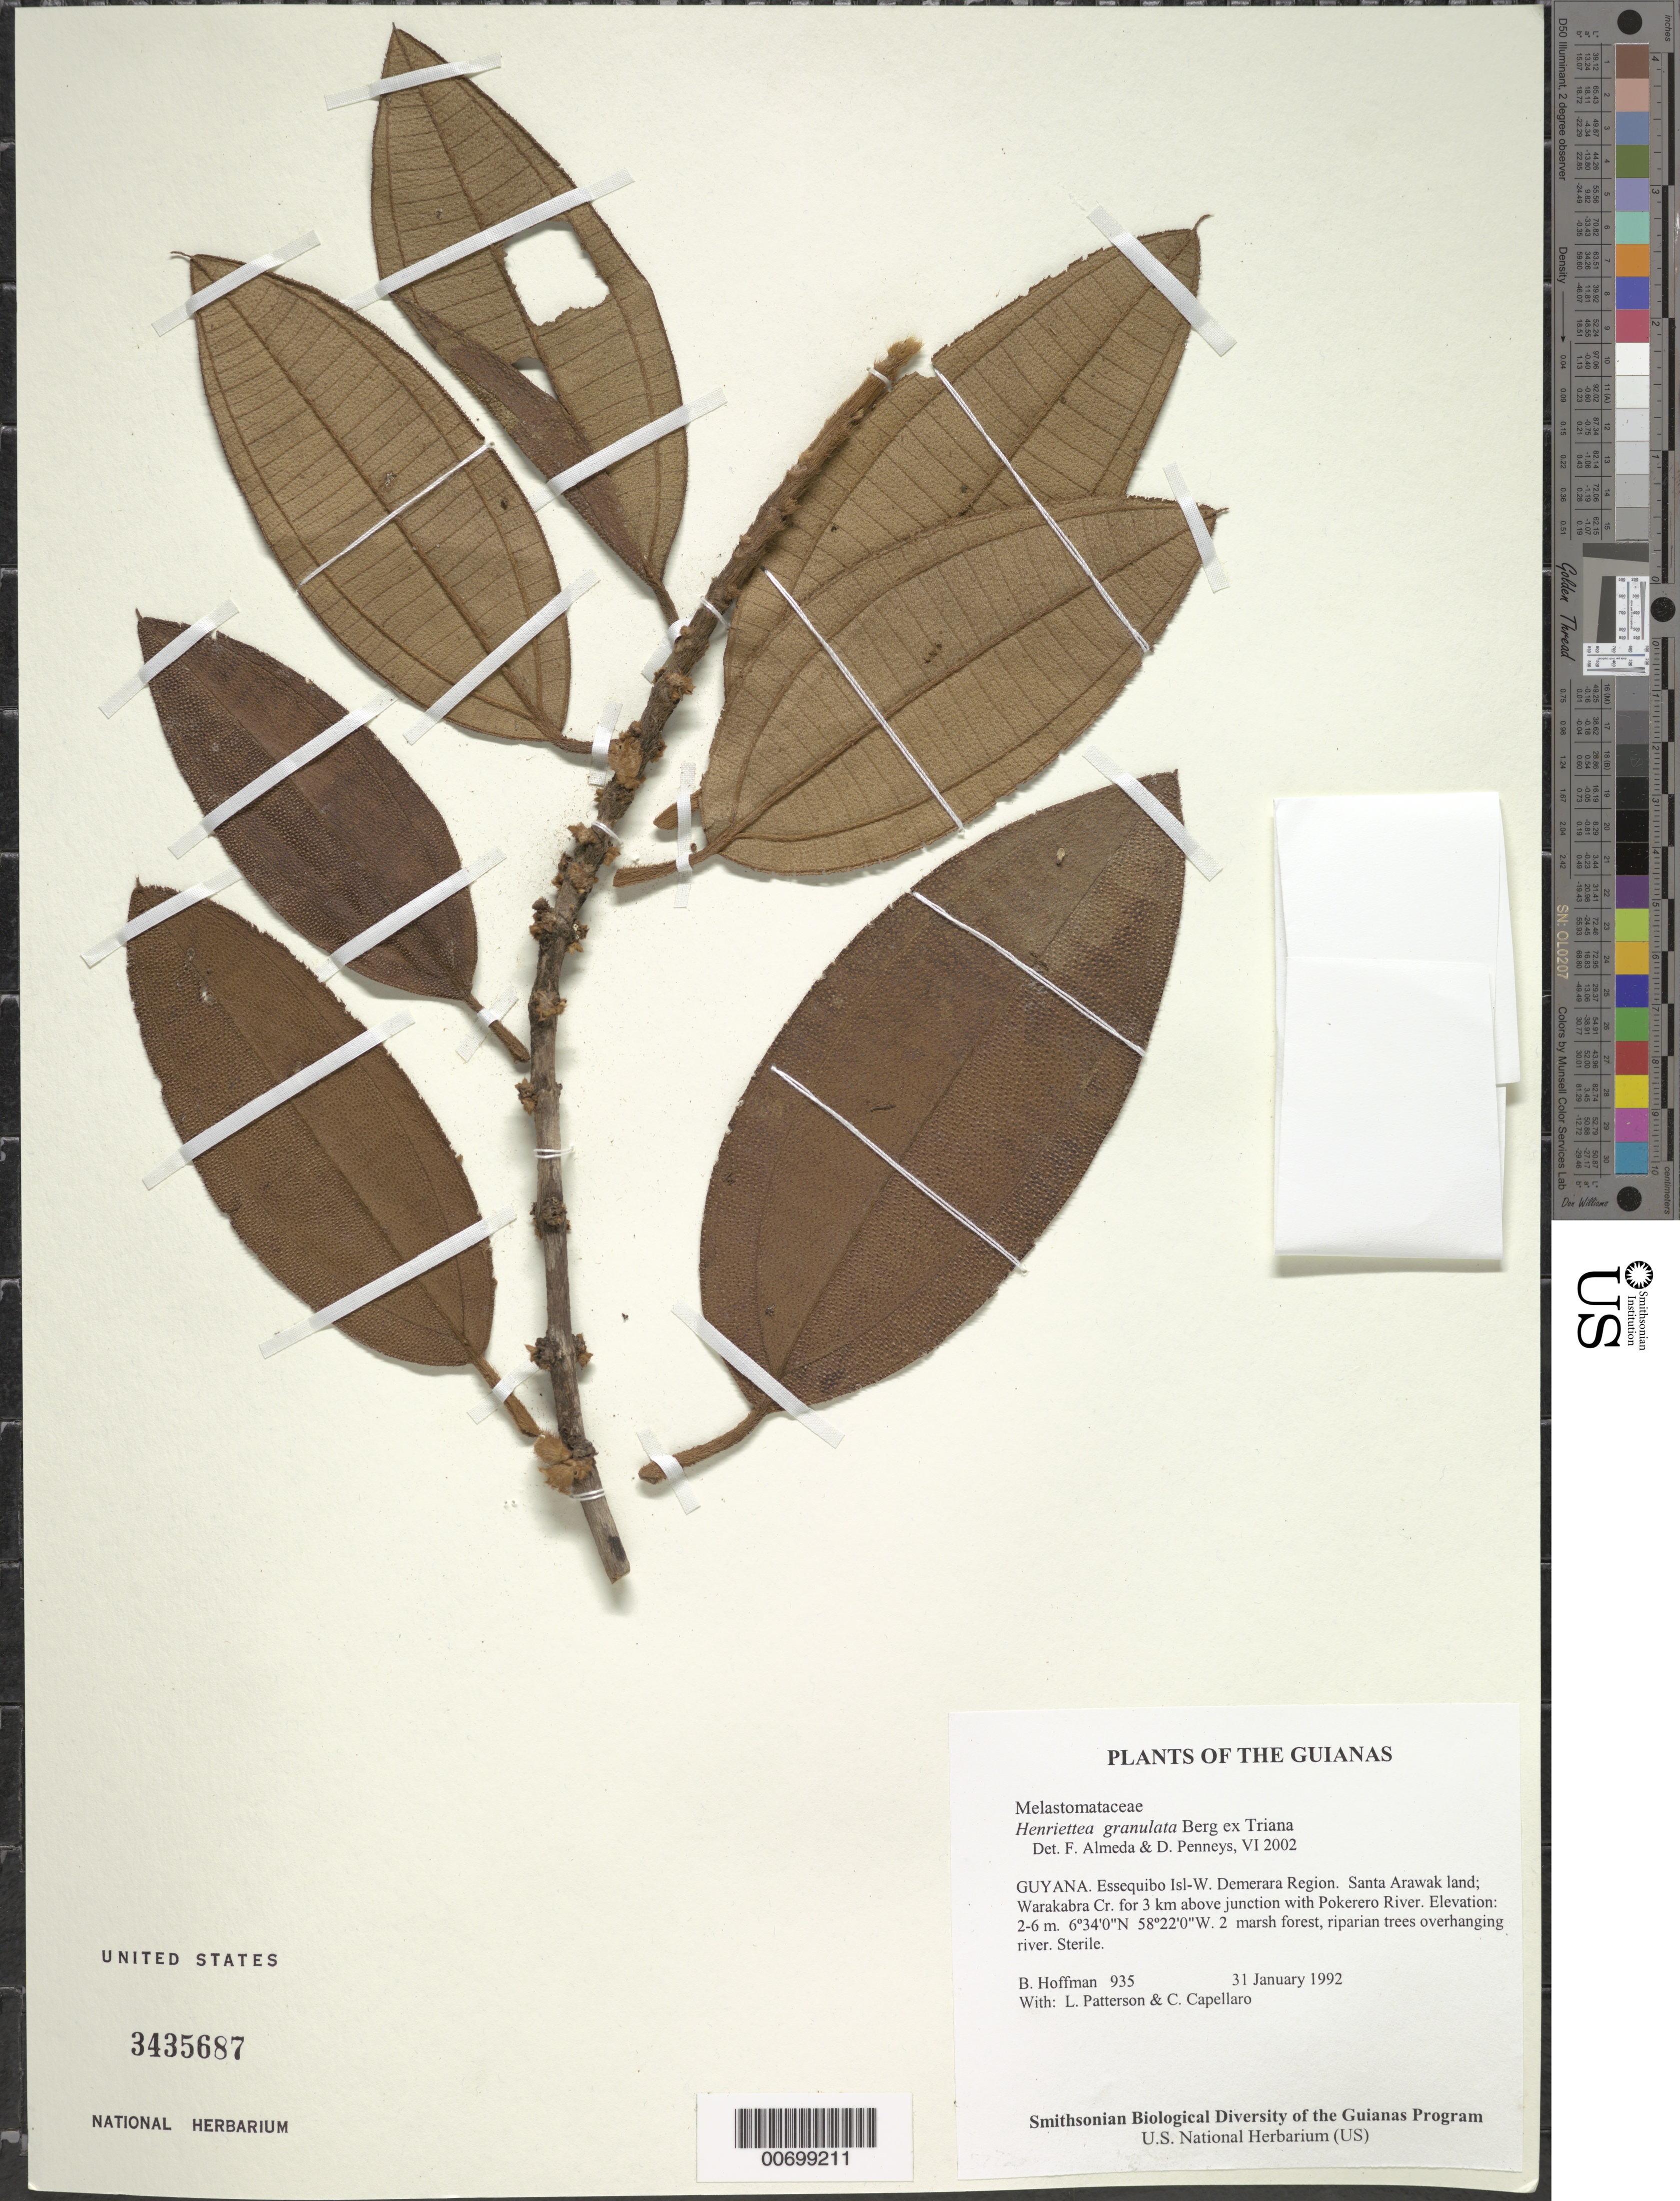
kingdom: Plantae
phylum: Tracheophyta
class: Magnoliopsida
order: Myrtales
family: Melastomataceae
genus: Henriettea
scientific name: Henriettea granulata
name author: Berg ex Triana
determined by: Almeda, F.; Penneys, D. S.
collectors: B. Hoffman, L. Patterson & C. Capellaro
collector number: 935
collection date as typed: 31 January 1992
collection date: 1992-01-31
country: Guyana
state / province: Essequibo Isl-W. Demerara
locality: Santa Arawak land; Warakabra Creek for 3 km above junction with Pokerero River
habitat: Secondary marsh forest, riparian trees overhanging river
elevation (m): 2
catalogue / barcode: US 3435687